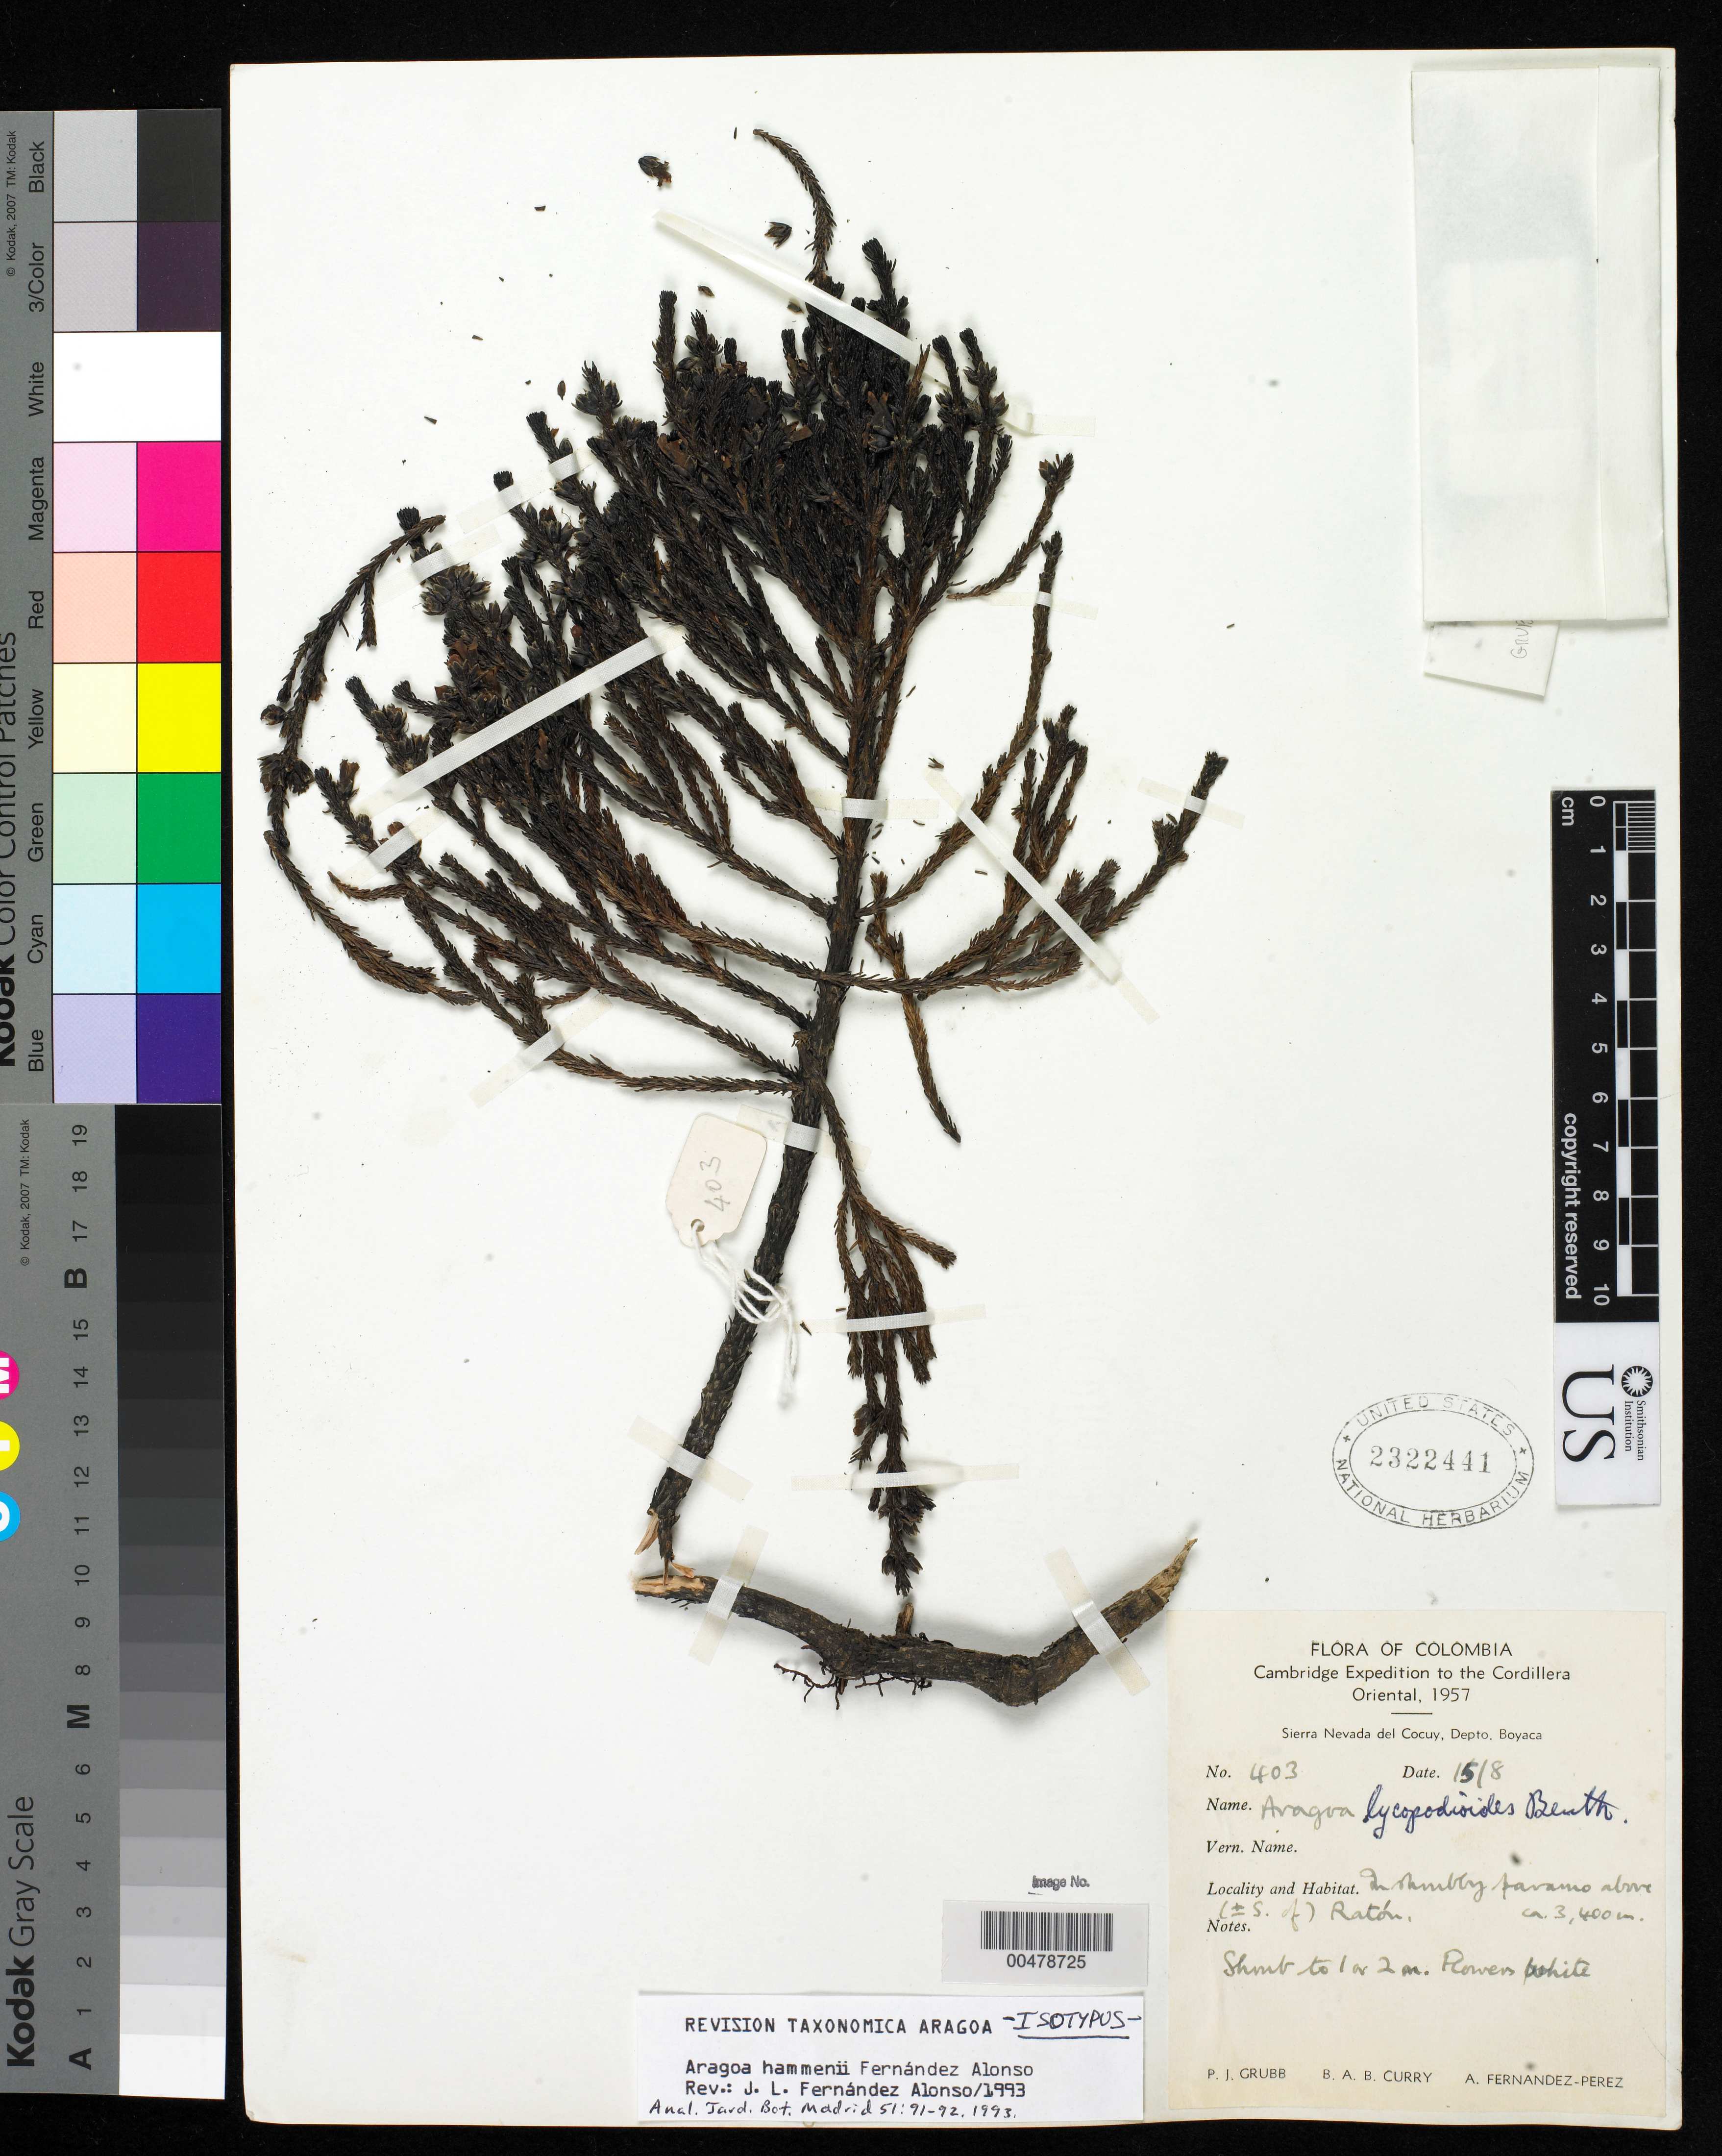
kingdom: Plantae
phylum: Tracheophyta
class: Magnoliopsida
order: Lamiales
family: Plantaginaceae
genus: Aragoa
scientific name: Aragoa hammenii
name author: Fern. Alonso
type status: Isotype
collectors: P. J. Grubb, B. A. B. Curry & A. Fernández-Pérez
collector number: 403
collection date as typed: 15 Aug 1957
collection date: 1957-08-15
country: Colombia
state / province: Boyacá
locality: Sierra Nevada del Cocuy, Paramo above (S of ) Raton.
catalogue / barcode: US 2322441